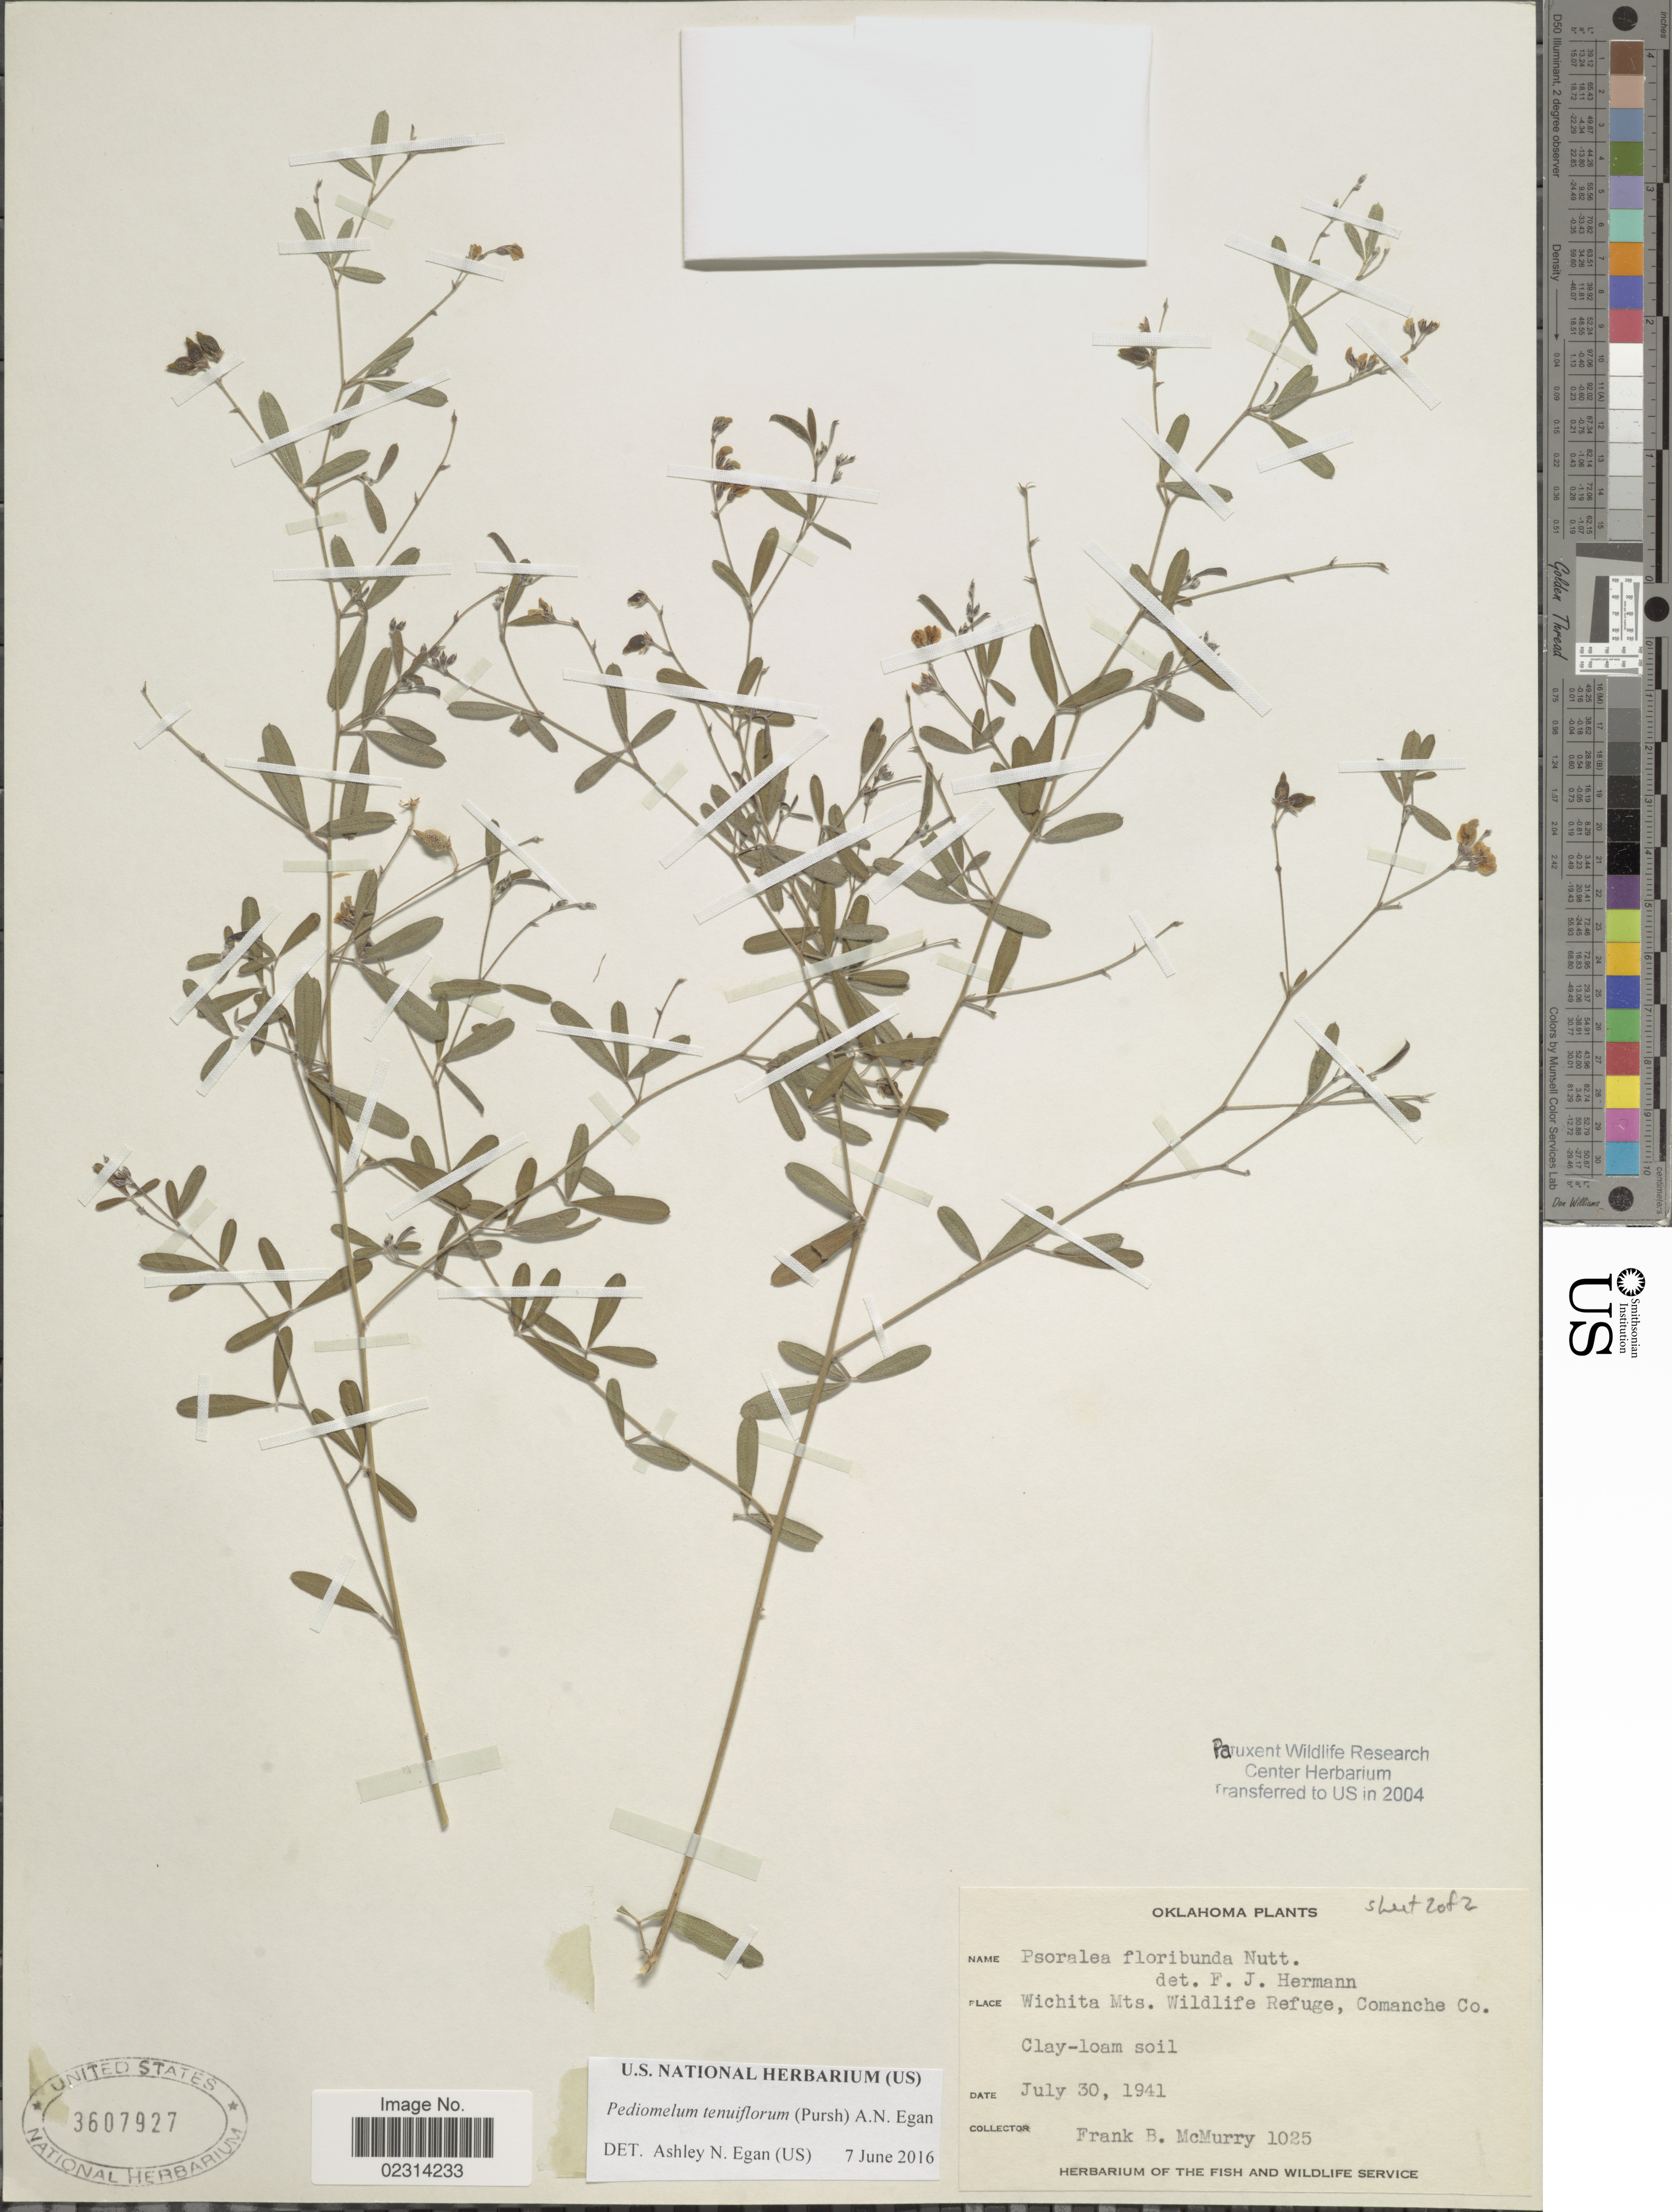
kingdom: Plantae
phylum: Tracheophyta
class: Magnoliopsida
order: Fabales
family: Fabaceae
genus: Psoralidium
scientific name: Psoralidium tenuiflorum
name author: (Pursh) Rydb.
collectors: F. B. McMurry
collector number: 1025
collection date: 1941-07-30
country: United States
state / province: Oklahoma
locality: Wichita Mts. Wildlife Refuge, Comanche Co.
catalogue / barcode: US 3607927